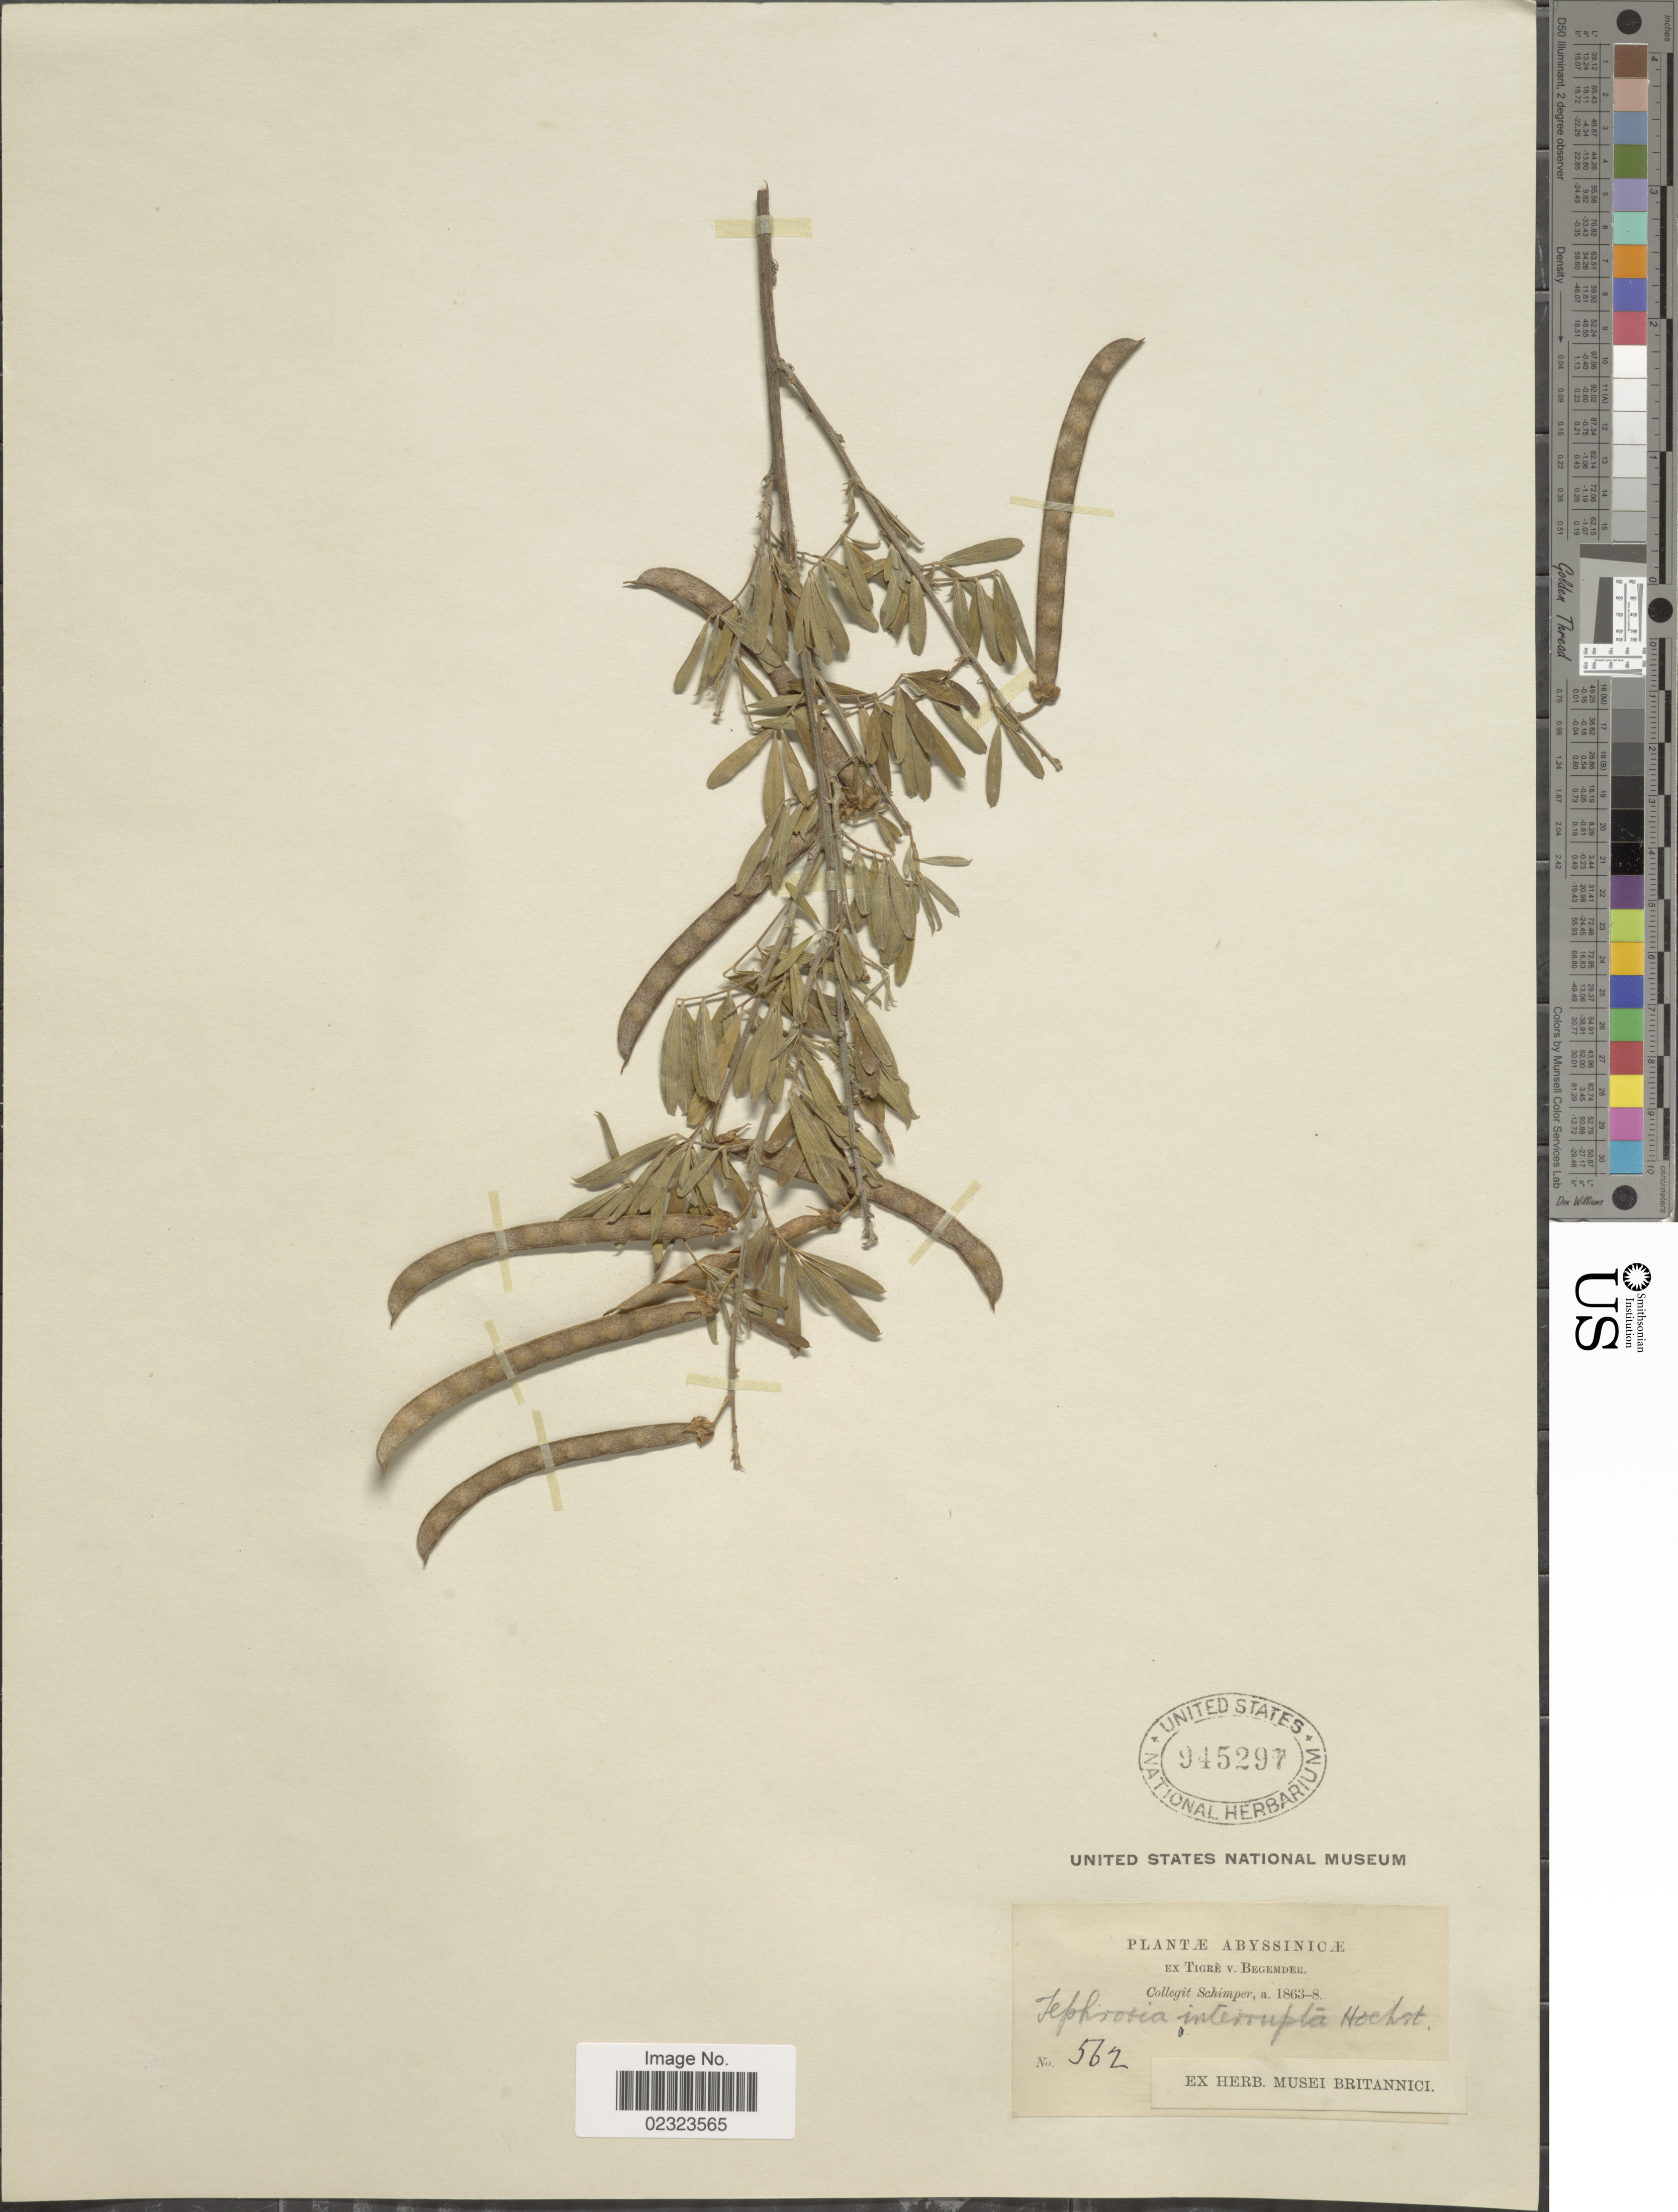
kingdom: Plantae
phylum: Tracheophyta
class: Magnoliopsida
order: Fabales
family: Fabaceae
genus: Tephrosia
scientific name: Tephrosia interrupta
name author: Hochst. & Steud. ex Engl.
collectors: -. Schimper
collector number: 562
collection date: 1863/1868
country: Eritrea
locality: Abyssinicae.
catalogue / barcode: US 945297